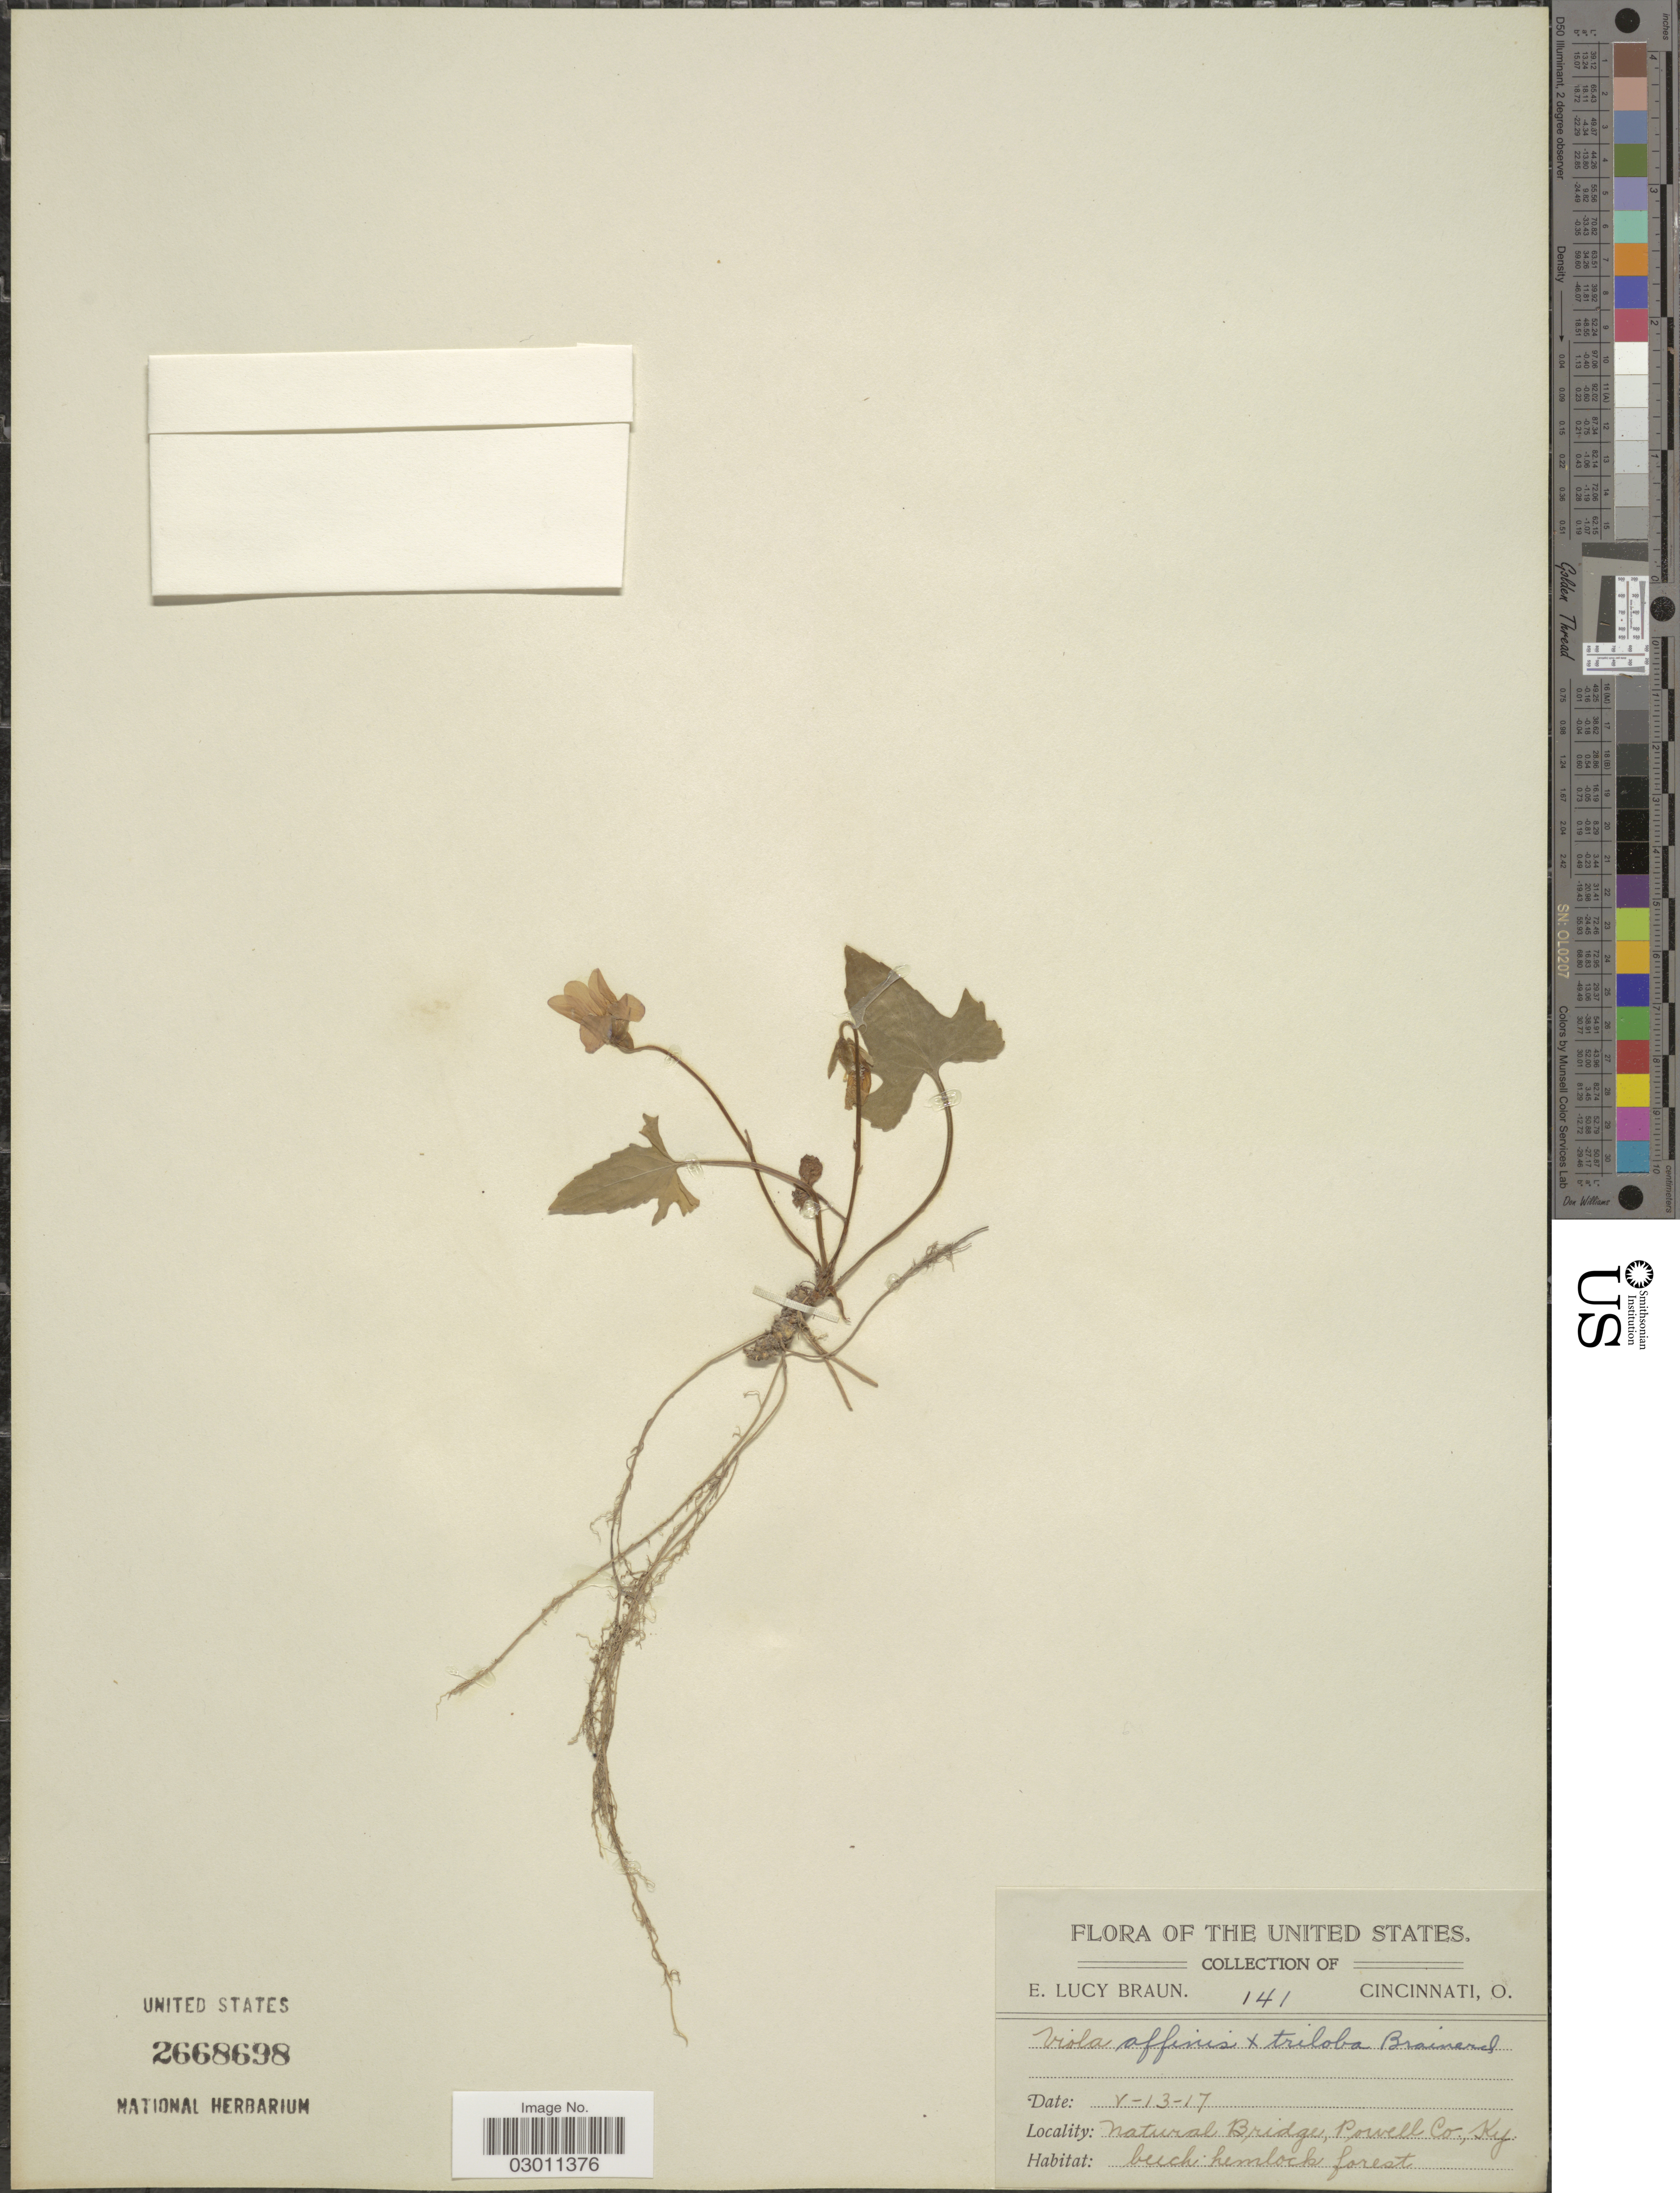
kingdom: Plantae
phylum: Tracheophyta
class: Magnoliopsida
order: Malpighiales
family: Violaceae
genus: Viola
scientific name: Viola affinis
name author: LeConte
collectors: E. L. Braun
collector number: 141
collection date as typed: Transcribed d/m/y: 13/5/17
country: United States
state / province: Kentucky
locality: Natural Bridge, Powell Co., Ky.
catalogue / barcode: US 2668698